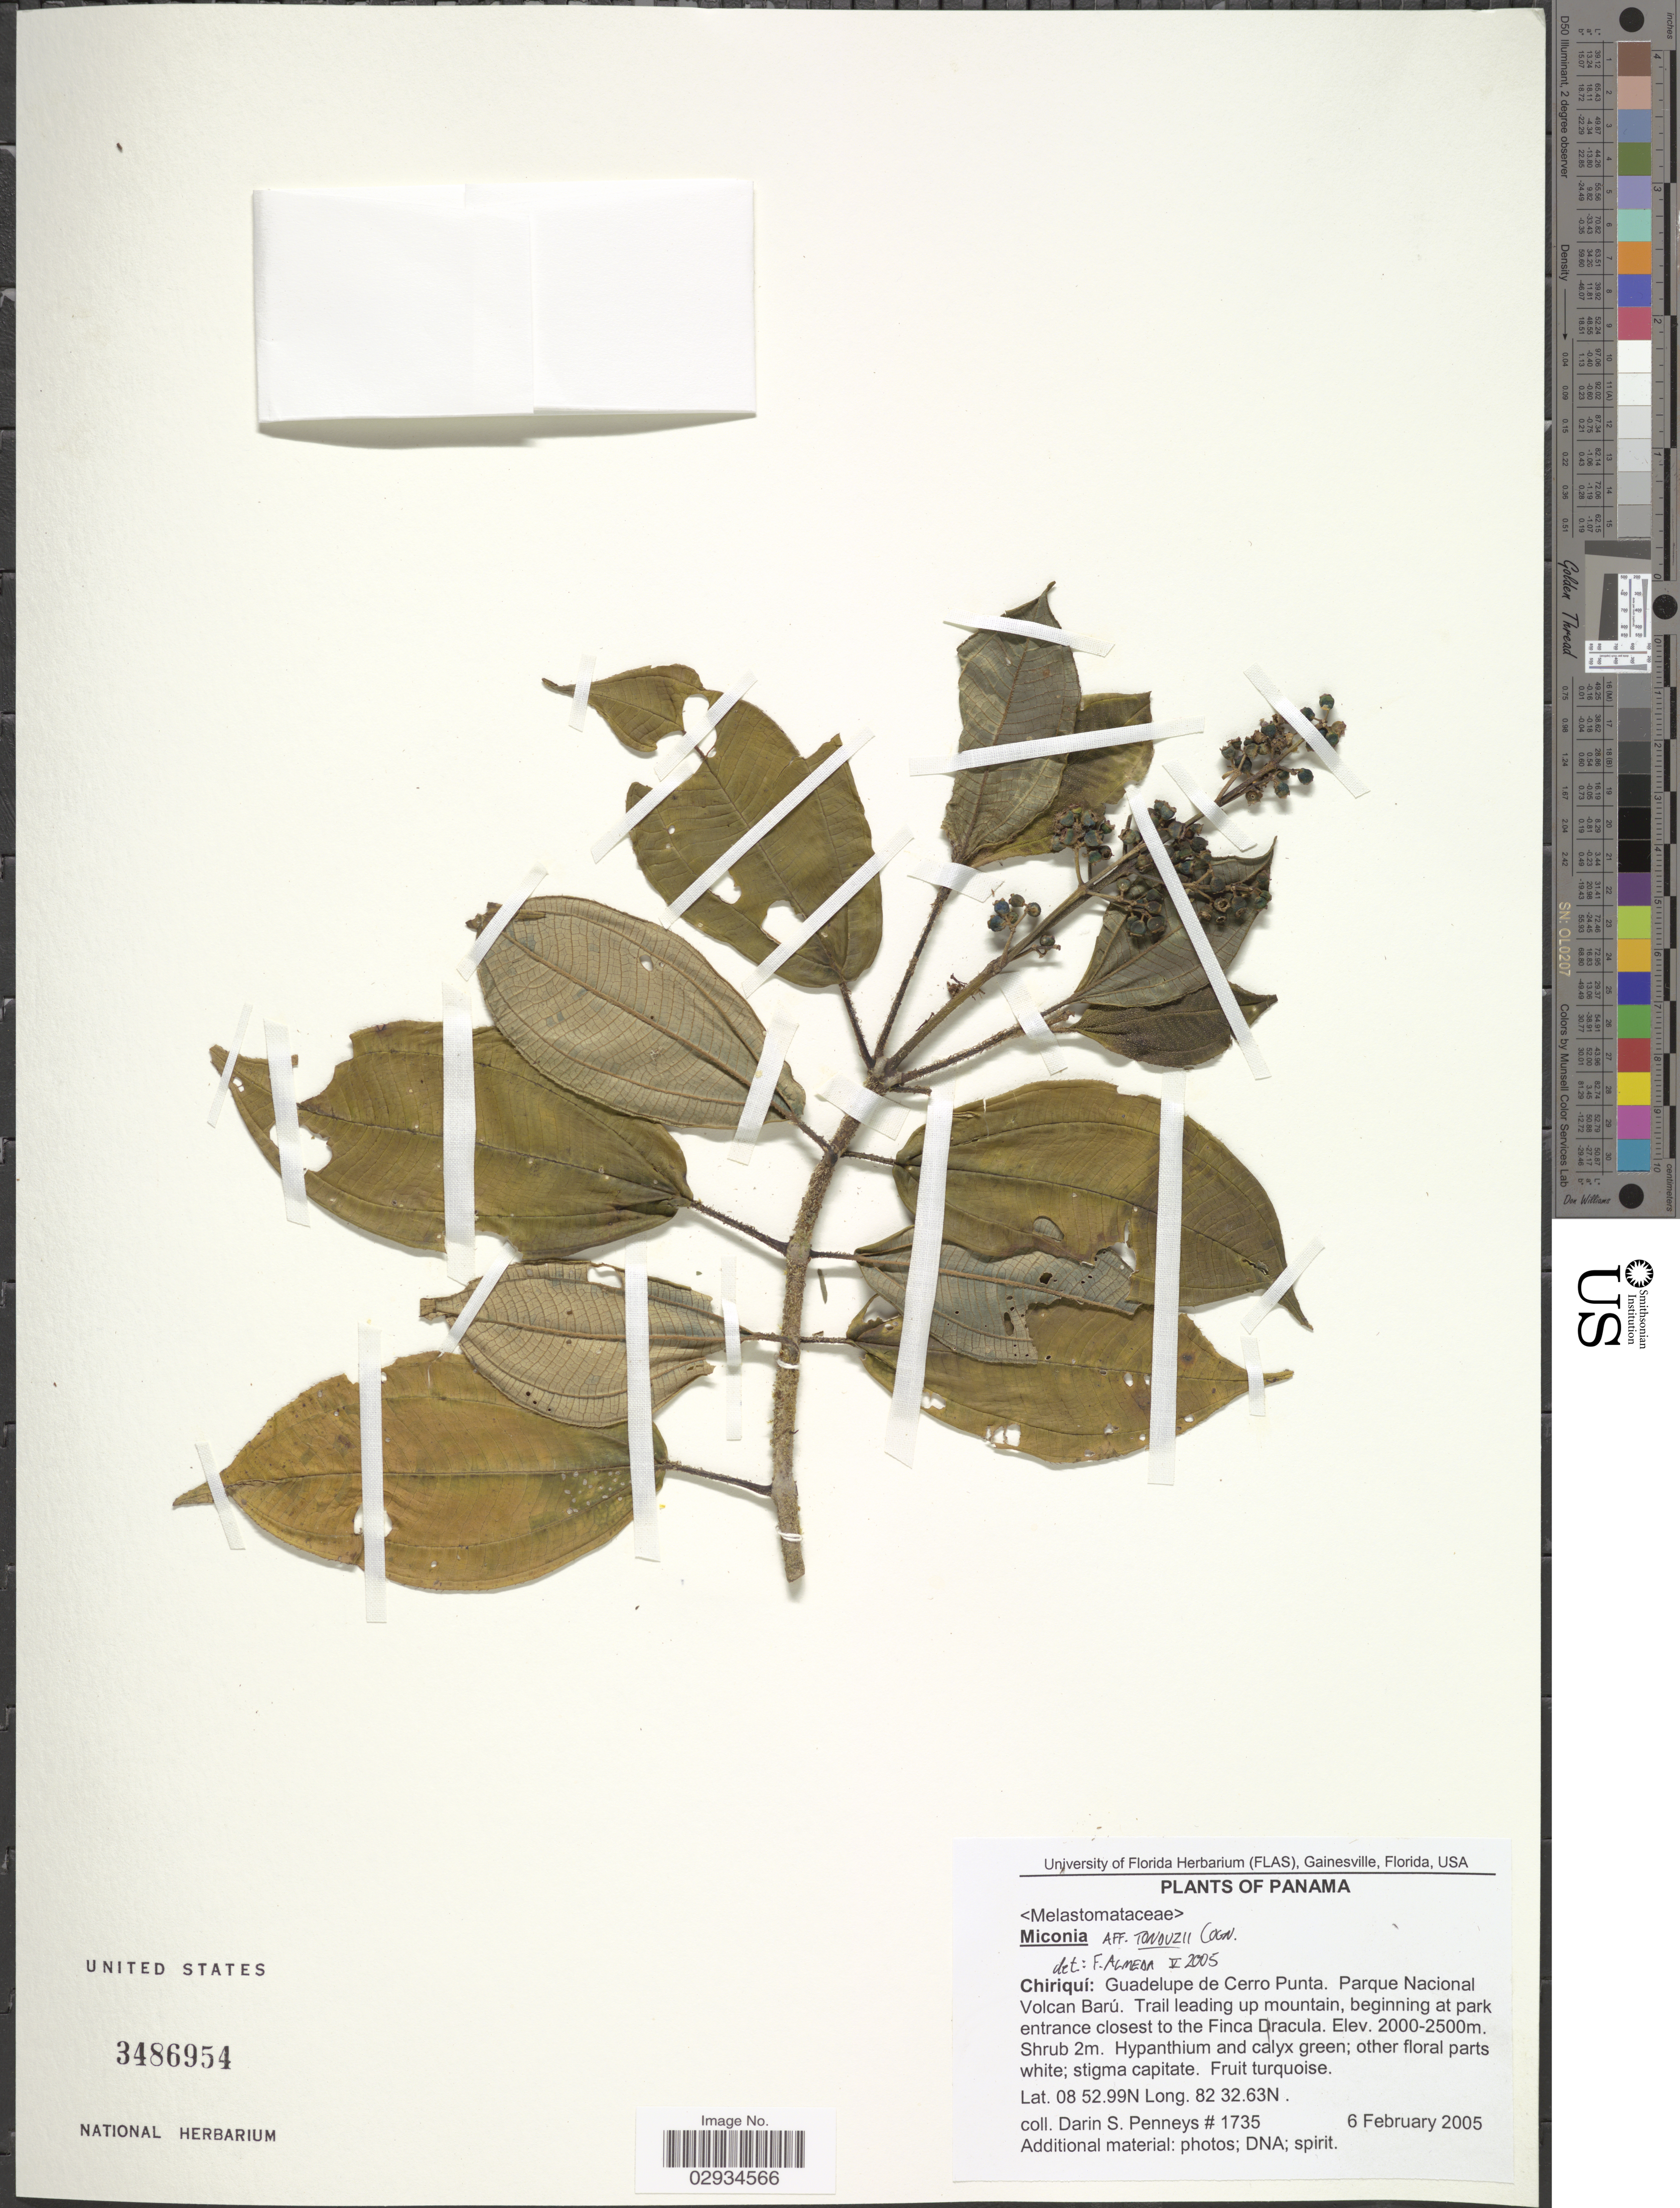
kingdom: Plantae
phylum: Tracheophyta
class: Magnoliopsida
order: Myrtales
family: Melastomataceae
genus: Miconia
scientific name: Miconia tonduzii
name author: Cogn. in A. DC.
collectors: D. S. Penneys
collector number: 1735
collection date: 2005-02-06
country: Panama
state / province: Chiriqui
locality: Guadelupe de Cerro Punta. Parque Nacional Volcan Barú. Trail leading up mountain, beginning at park entrance closest to the Finca Dracula.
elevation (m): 2000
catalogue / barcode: US 3486954